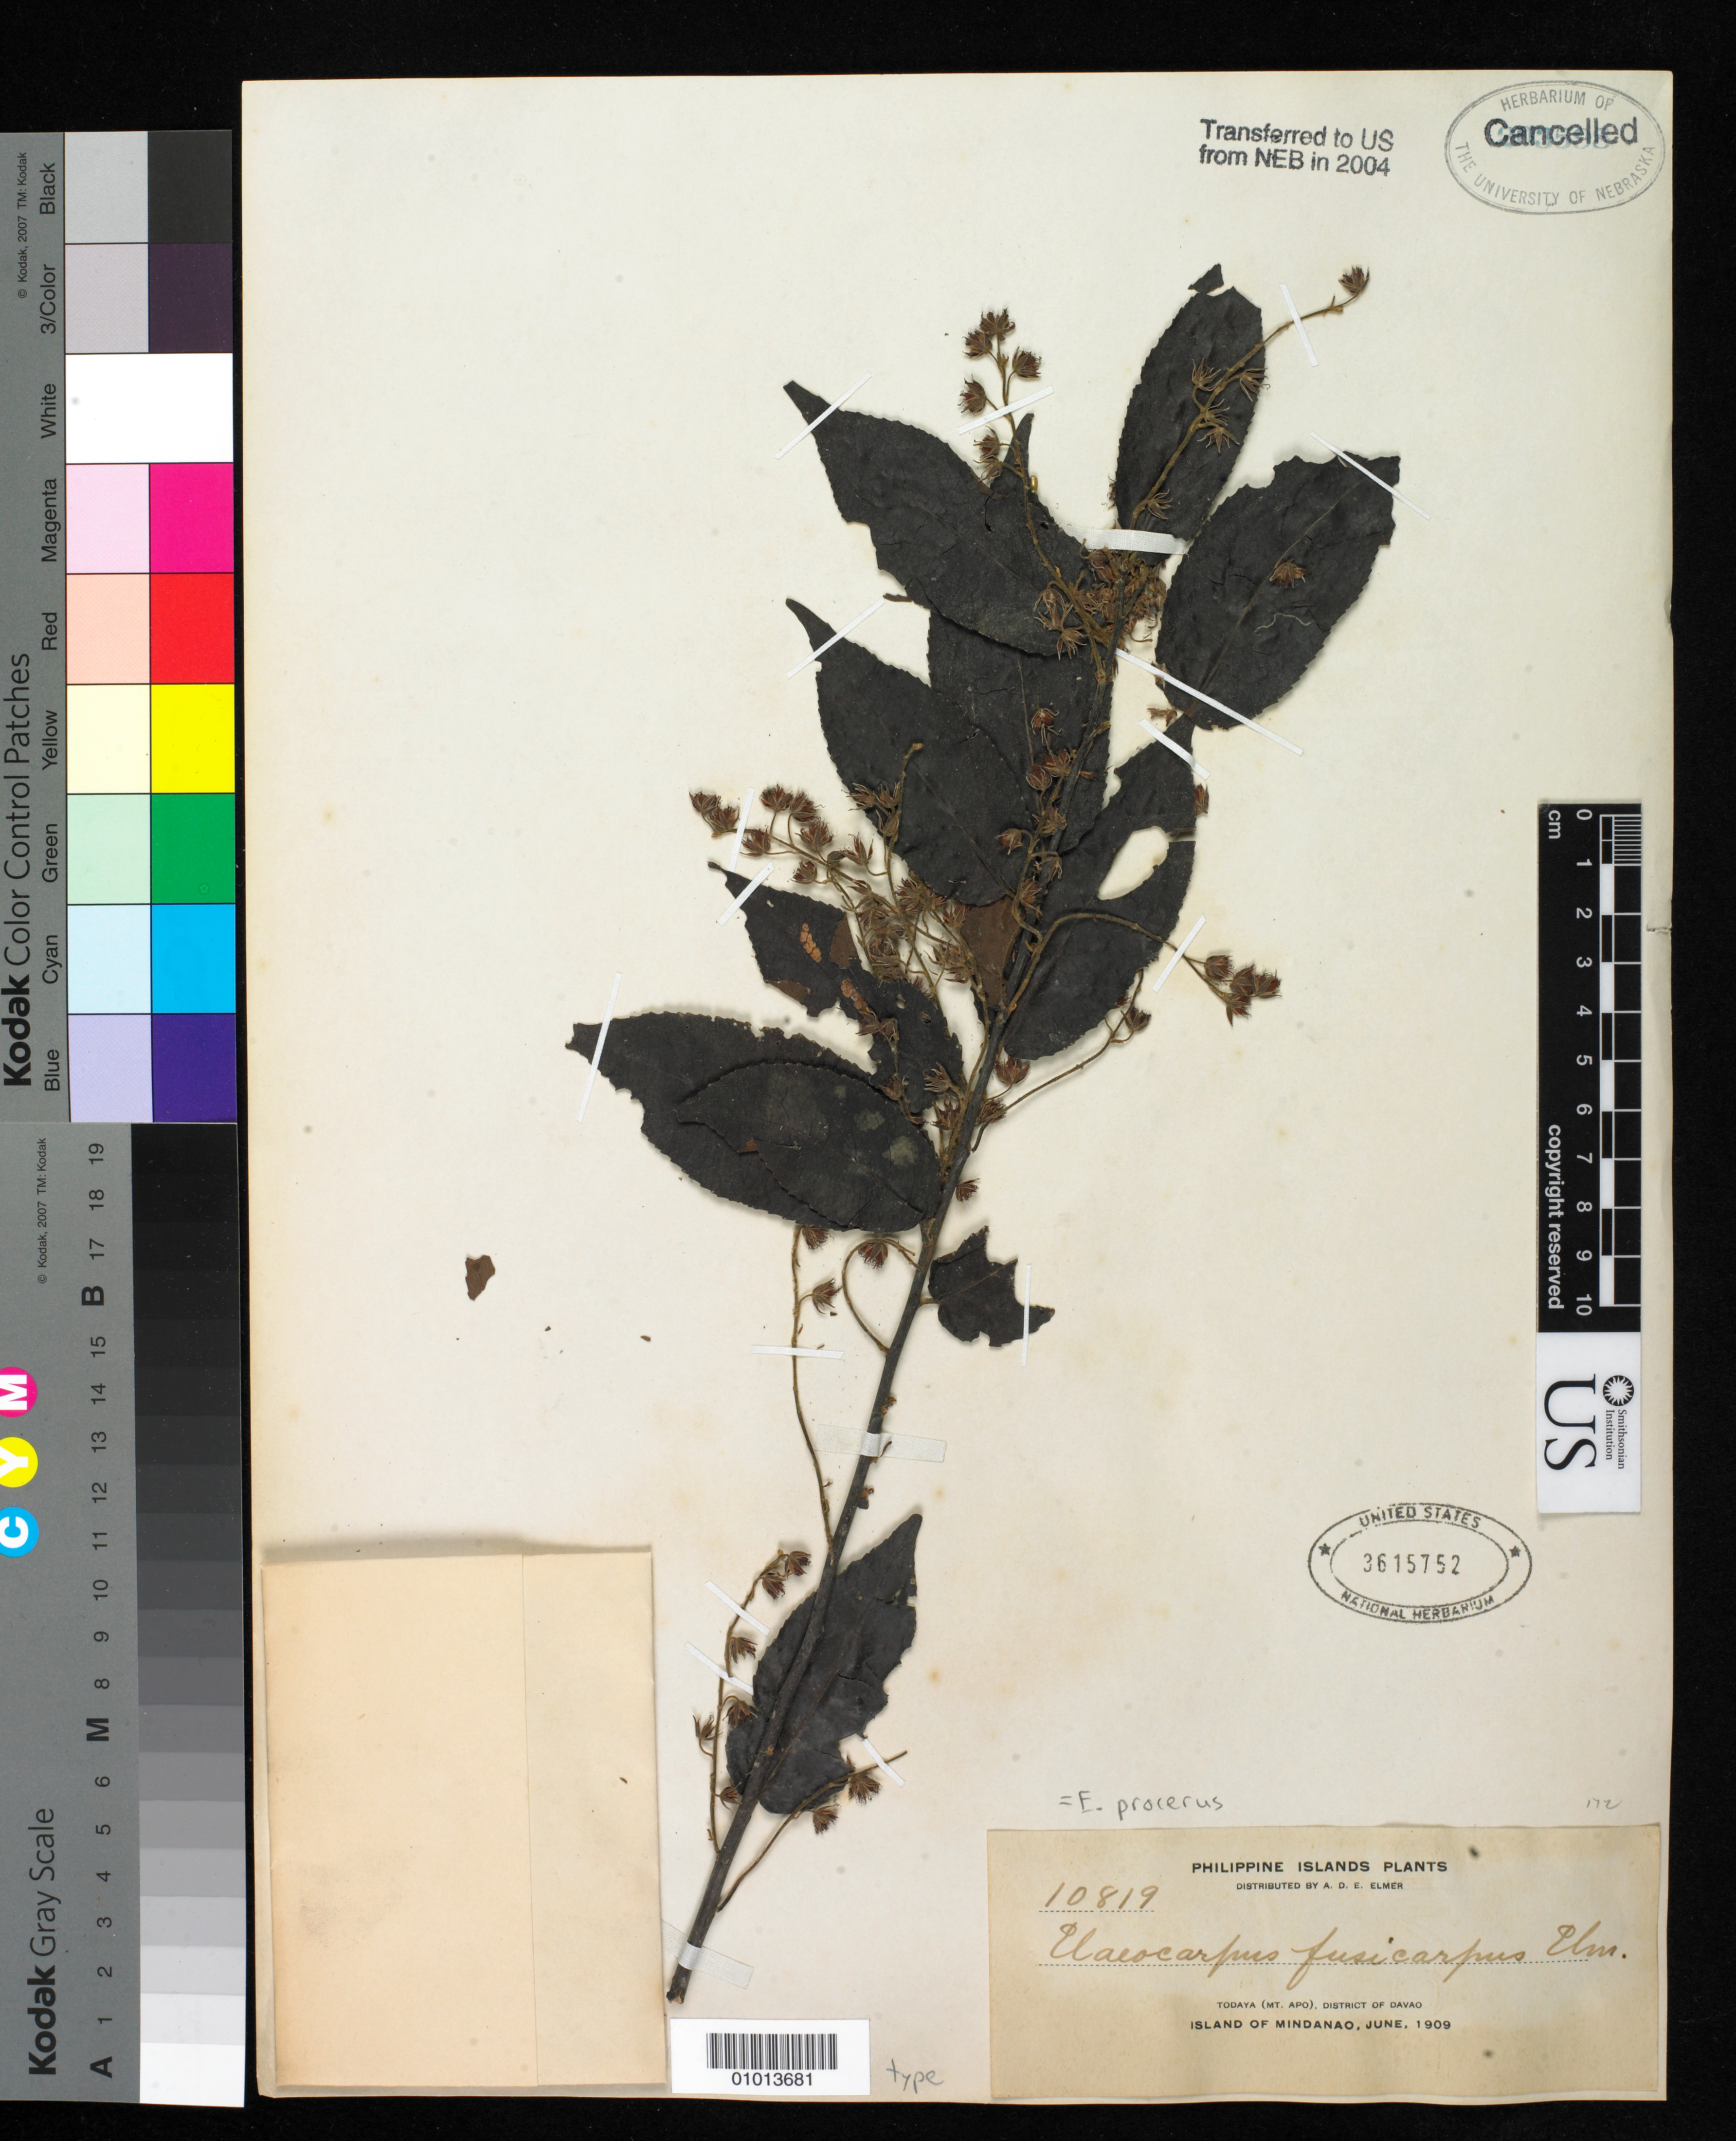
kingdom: Plantae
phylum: Tracheophyta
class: Magnoliopsida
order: Oxalidales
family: Elaeocarpaceae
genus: Elaeocarpus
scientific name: Elaeocarpus fusicarpus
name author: Elmer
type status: Syntype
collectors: A. D. E. Elmer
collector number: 10819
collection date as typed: Sep 1909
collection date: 1909-09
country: Philippines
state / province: Davao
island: Mindanao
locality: Todaya (Mt. Apo). Mindanao I.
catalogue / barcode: US 3615752